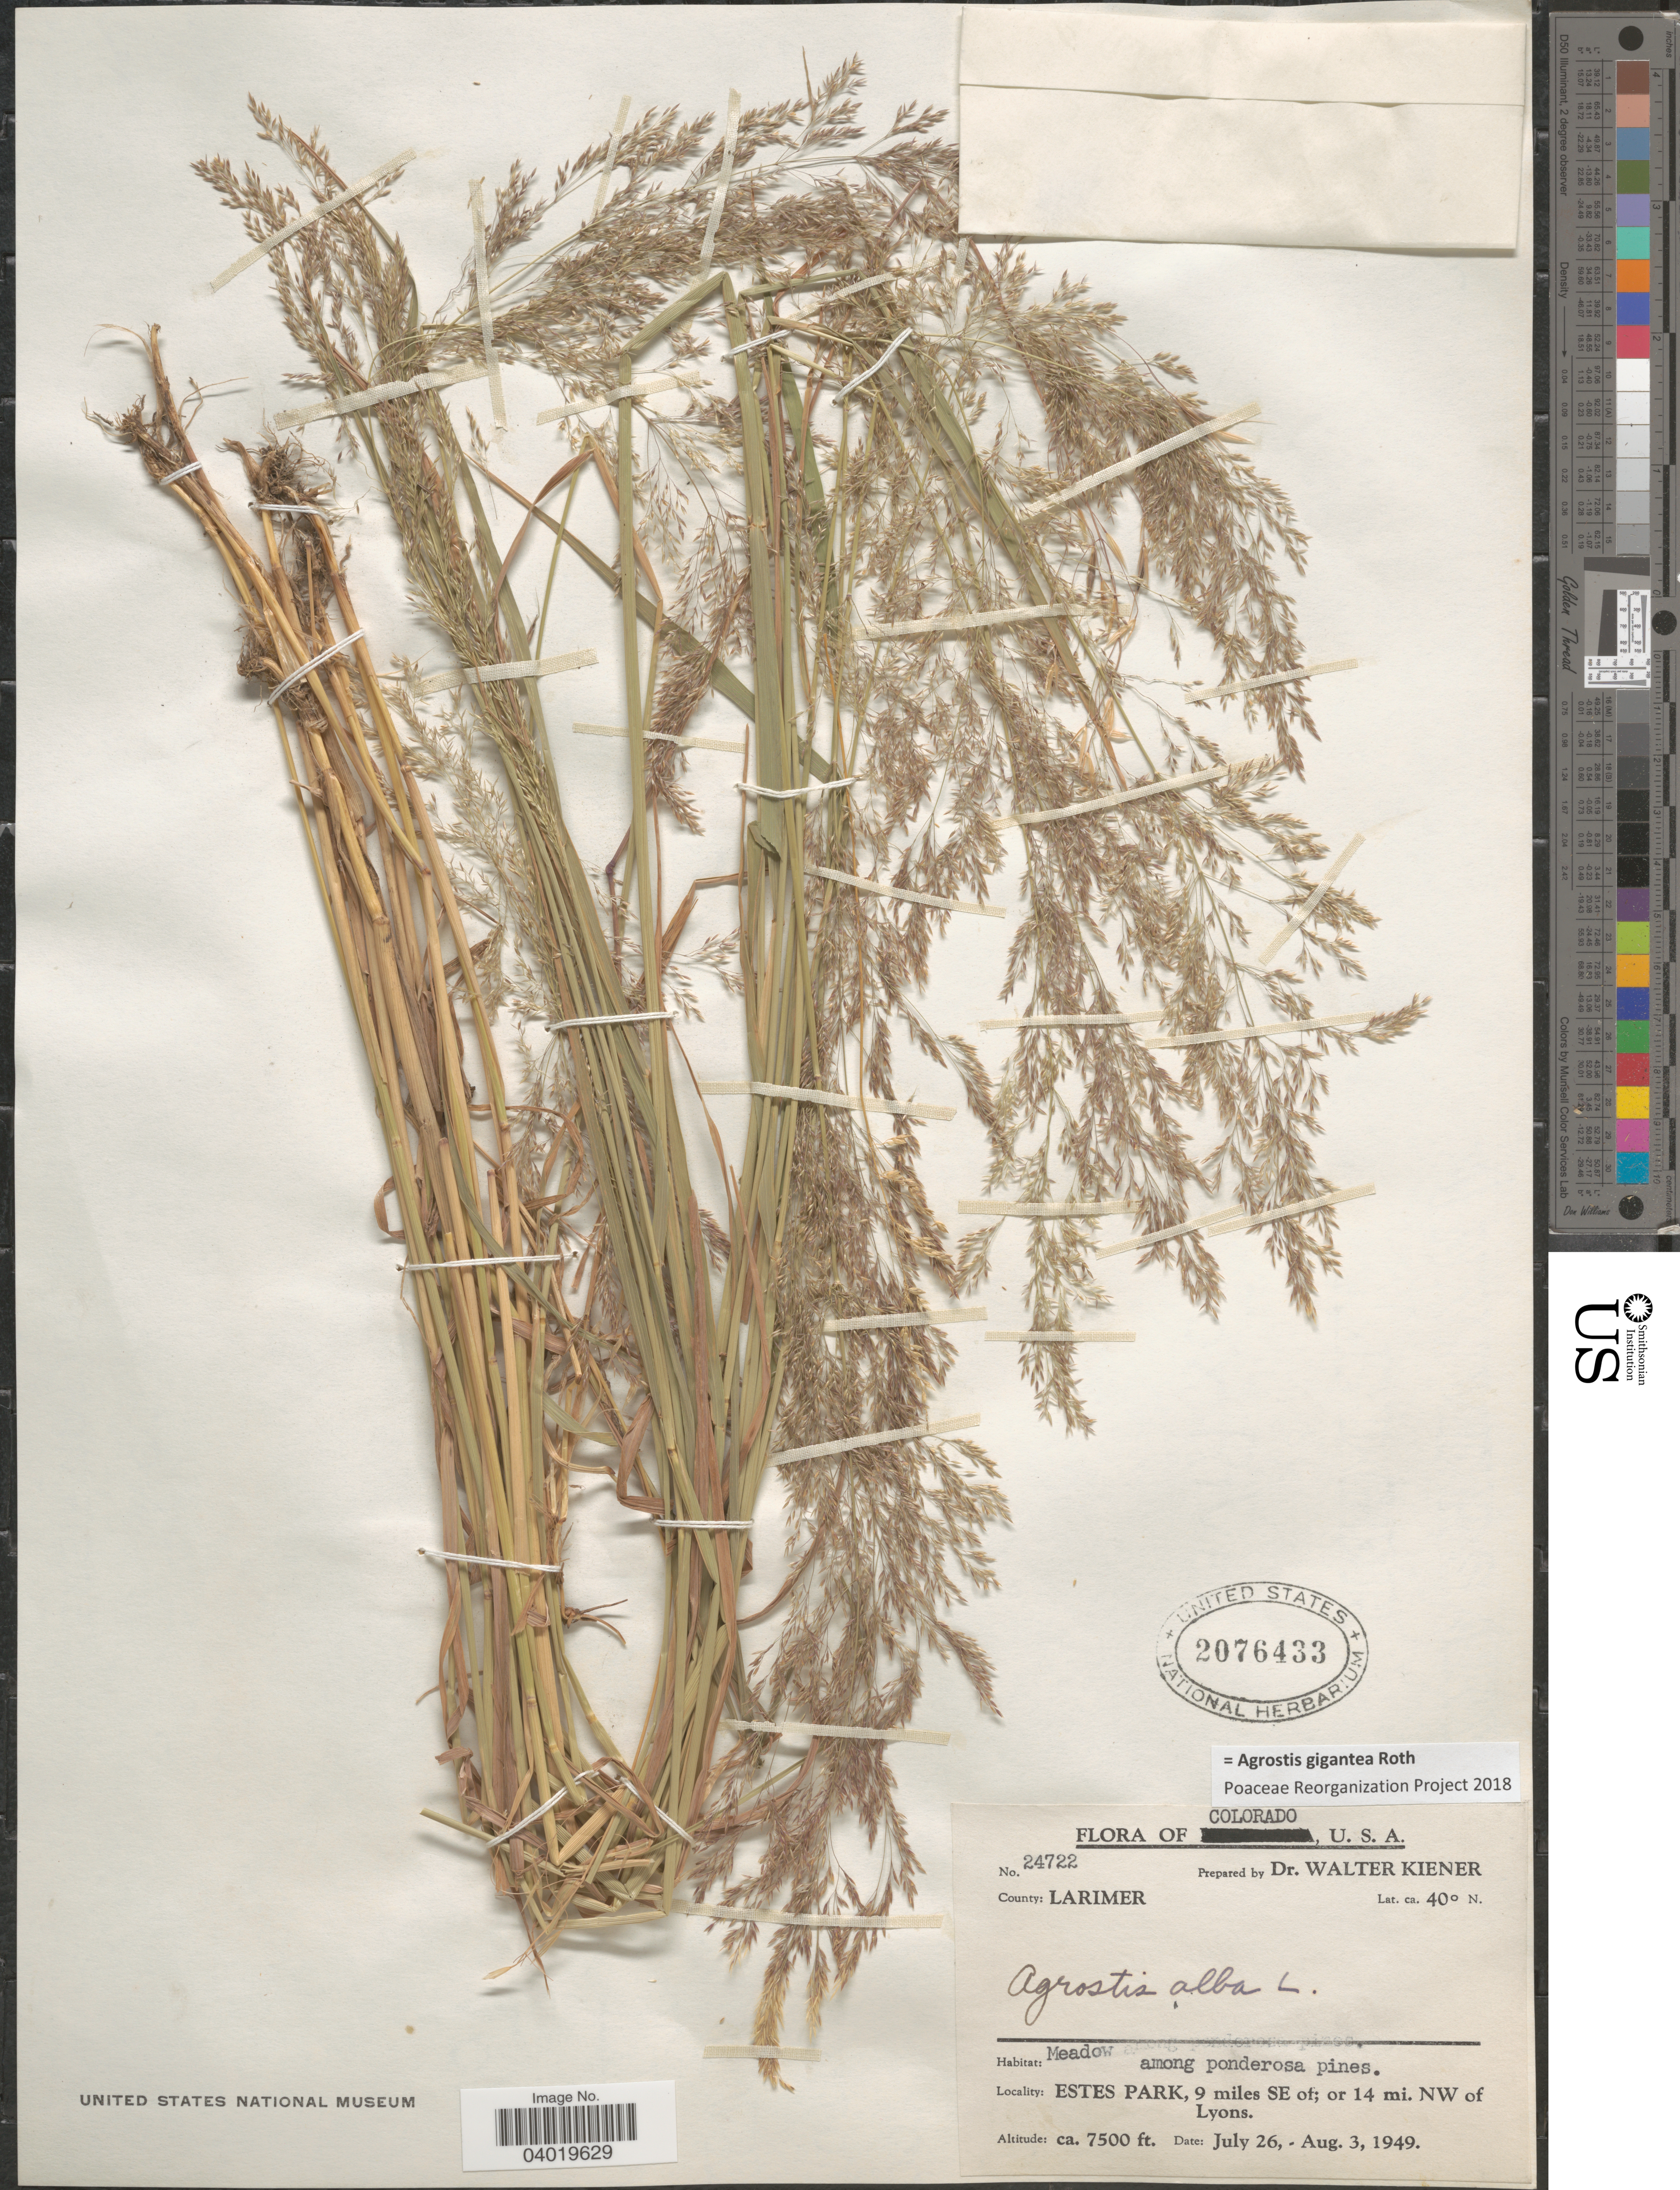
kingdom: Plantae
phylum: Tracheophyta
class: Liliopsida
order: Poales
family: Poaceae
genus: Agrostis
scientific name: Agrostis gigantea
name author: Roth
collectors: W. Kiener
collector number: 24722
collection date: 1949-07-26/1949-08-03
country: United States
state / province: Colorado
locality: County: Larimer. Estes Park, 9 miles SE of; or 14 mi. NW of Lyons.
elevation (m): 2286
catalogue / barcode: US 2076433